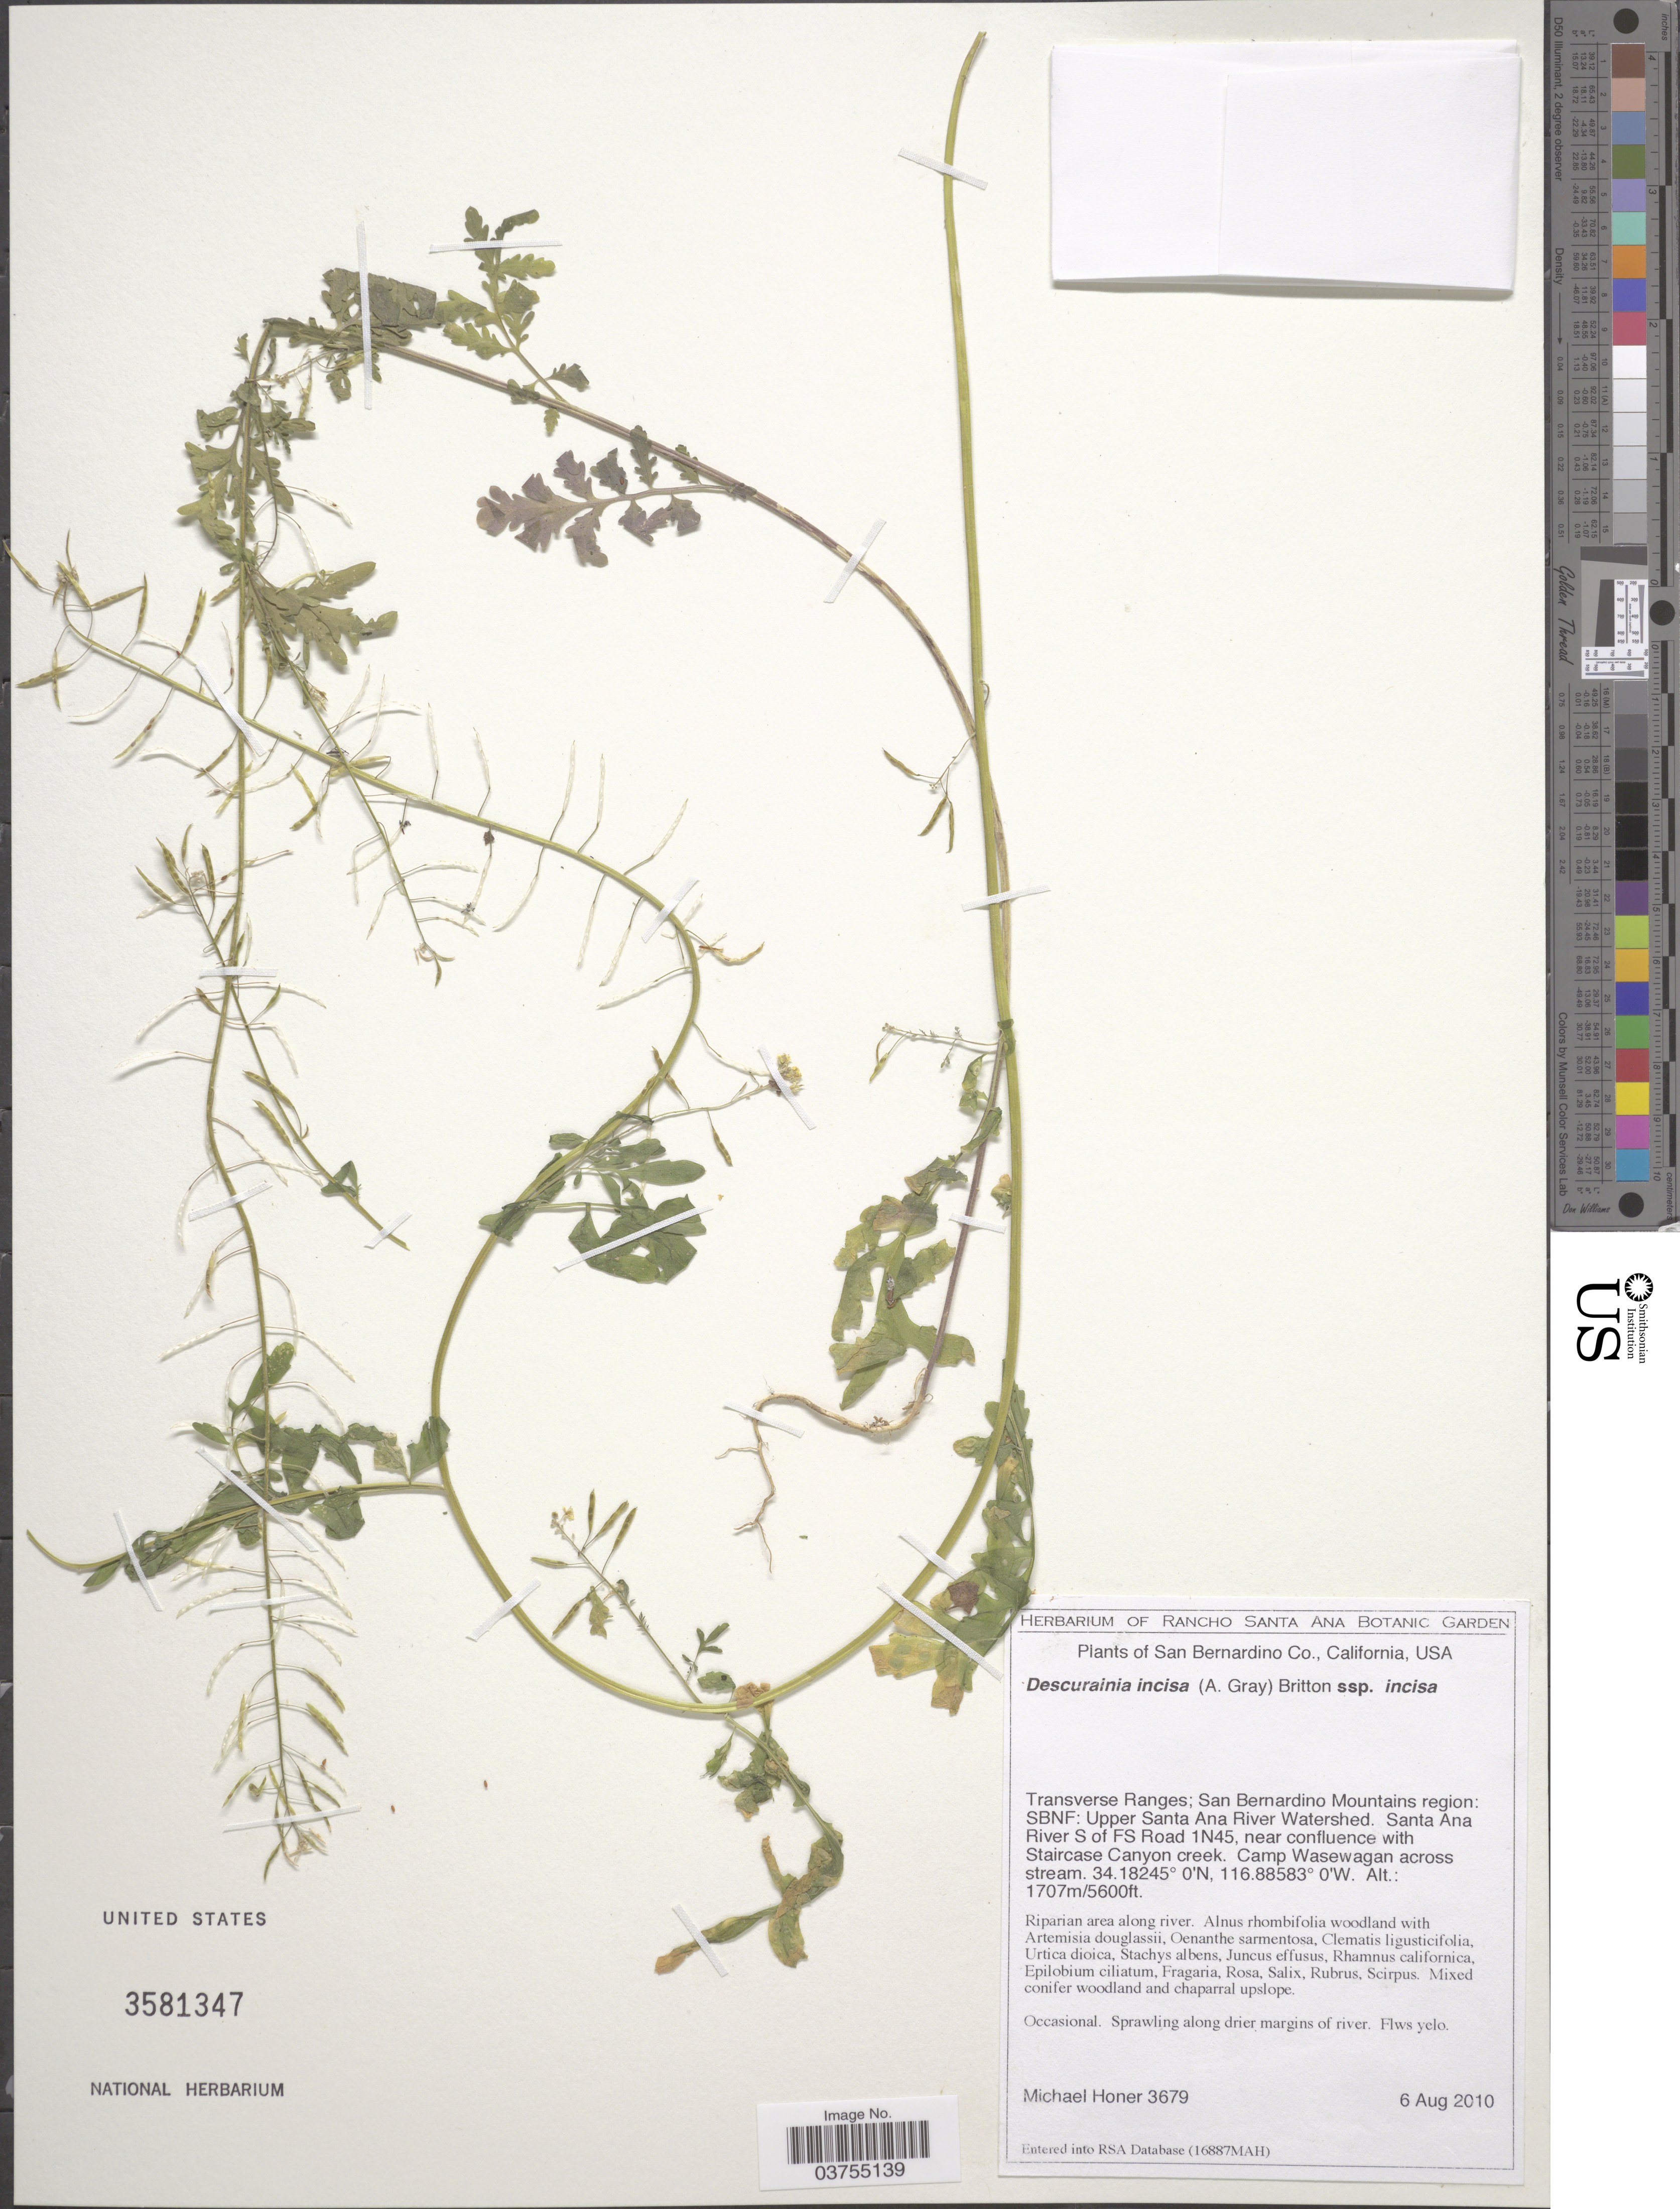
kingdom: Plantae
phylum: Tracheophyta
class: Magnoliopsida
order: Brassicales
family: Brassicaceae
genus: Descurainia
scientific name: Descurainia richardsonii subsp. incisa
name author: (Engelm. ex A. Gray) Detling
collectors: M. Höner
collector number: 3679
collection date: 2010-08-06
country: United States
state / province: California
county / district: San Bernardino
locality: San Bernardino Co. Transverse Ranges; San Bernardino Mountains region: SBNF: Upper Santa Ana River Watershed. Santa Ana River S of FS Road 1N45, near confluence with Staircase Canyon creek. Camp Wasewagan across stream.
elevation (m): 1707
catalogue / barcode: US 3581347